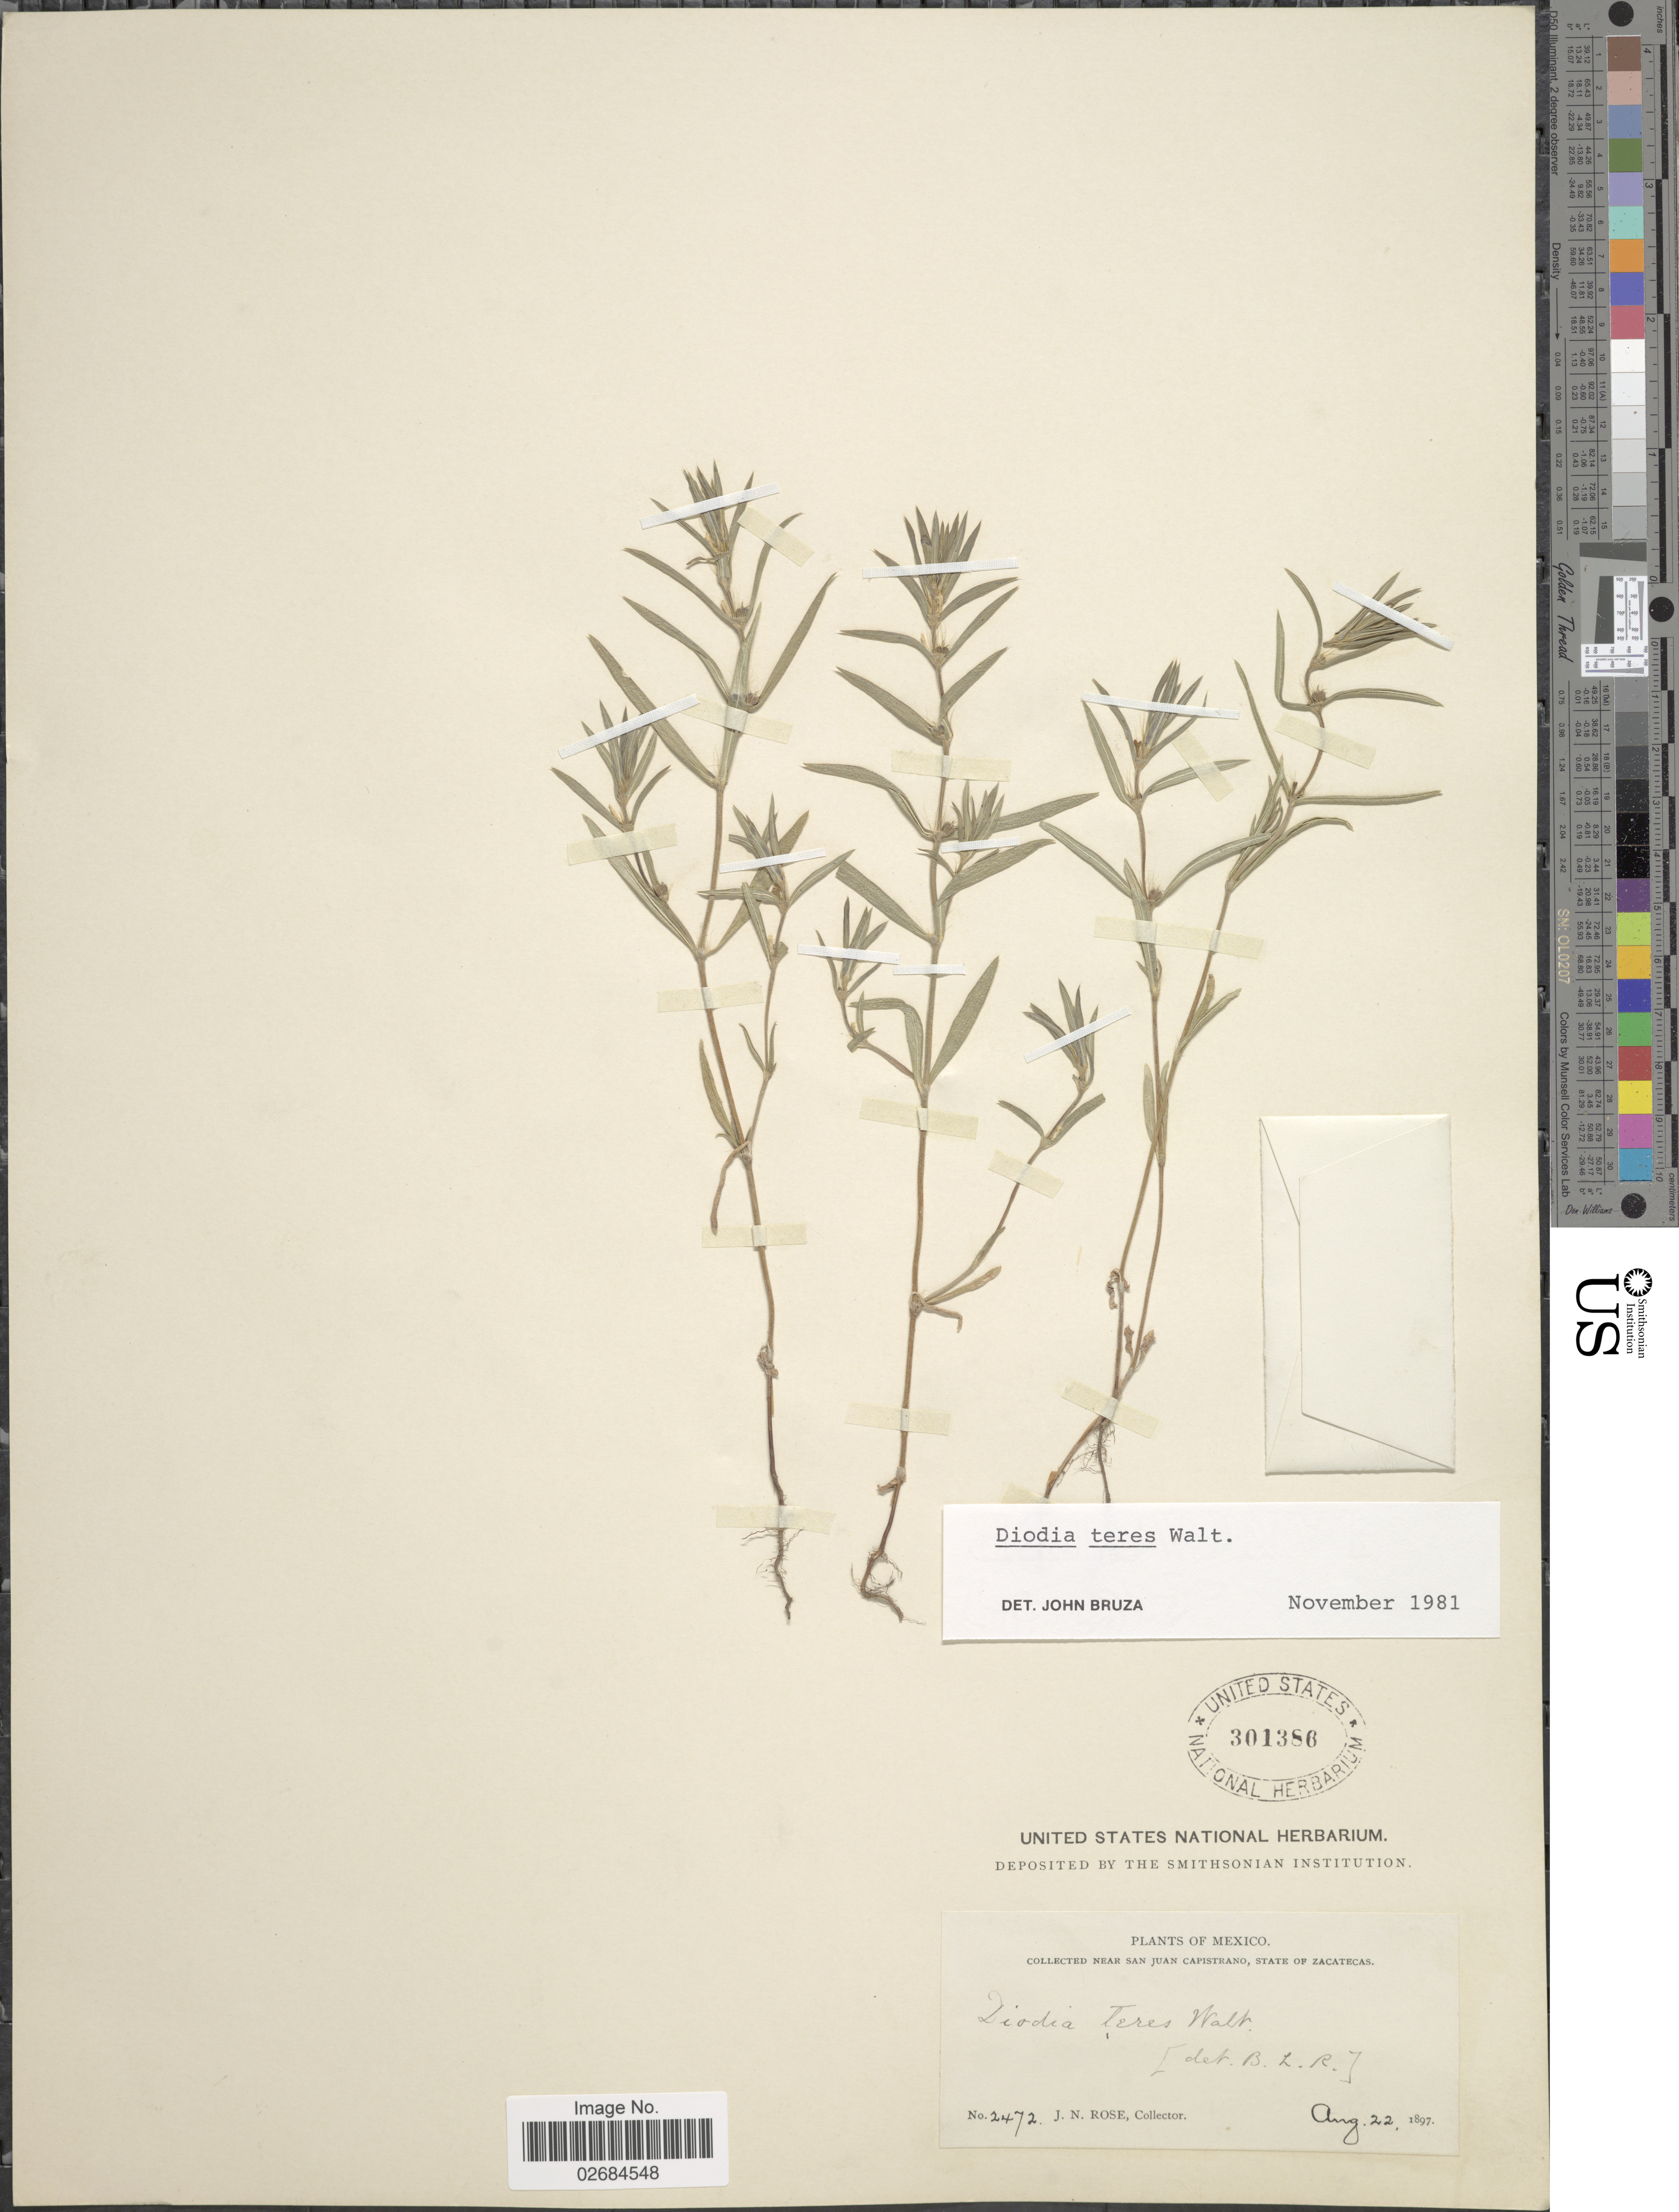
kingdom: Plantae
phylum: Tracheophyta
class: Magnoliopsida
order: Gentianales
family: Rubiaceae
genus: Diodia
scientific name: Diodia teres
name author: Walter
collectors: J. N. Rose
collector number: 2472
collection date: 1897-08-22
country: Mexico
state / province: Zacatecas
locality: Near San Juan Capistrano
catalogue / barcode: US 301386